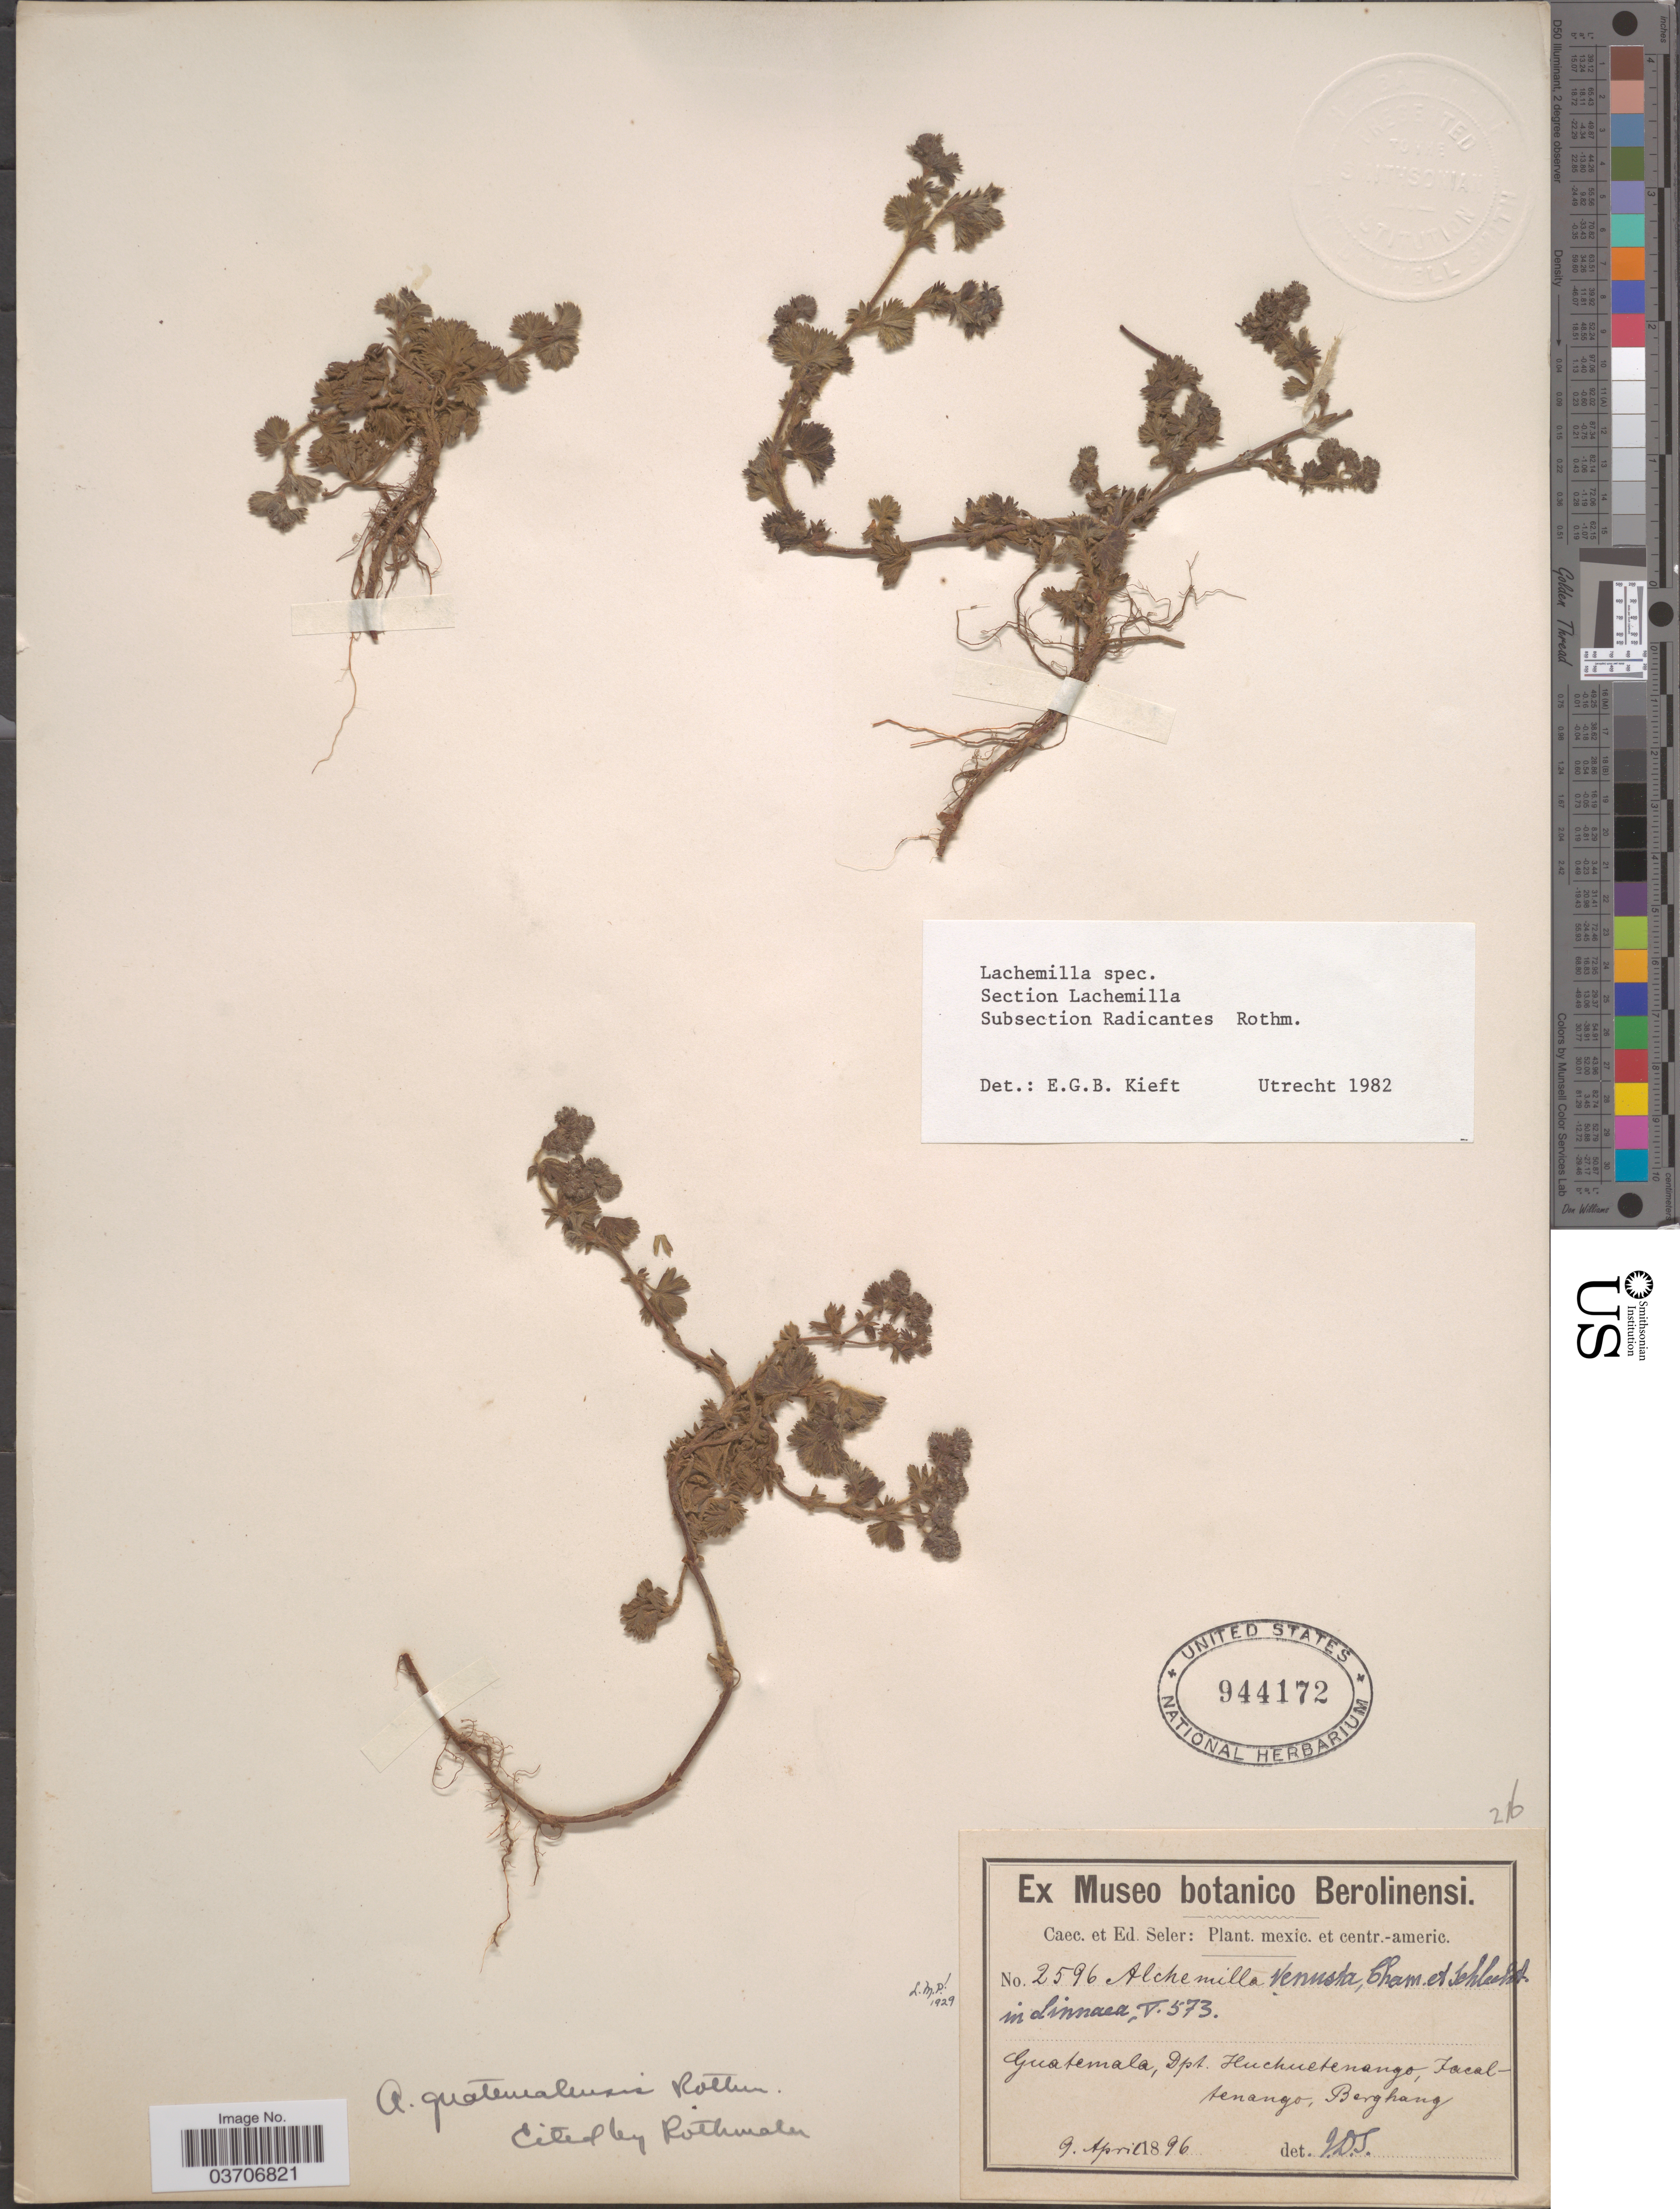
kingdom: Plantae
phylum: Tracheophyta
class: Magnoliopsida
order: Rosales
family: Rosaceae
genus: Lachemilla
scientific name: Lachemilla sp.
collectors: ex Caec. et Ed Seler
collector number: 2596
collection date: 1896-04-09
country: Guatemala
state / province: Huehuetenango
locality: Dpt. Huehuetenango, Jacaltenango, Berghang.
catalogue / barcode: US 944172